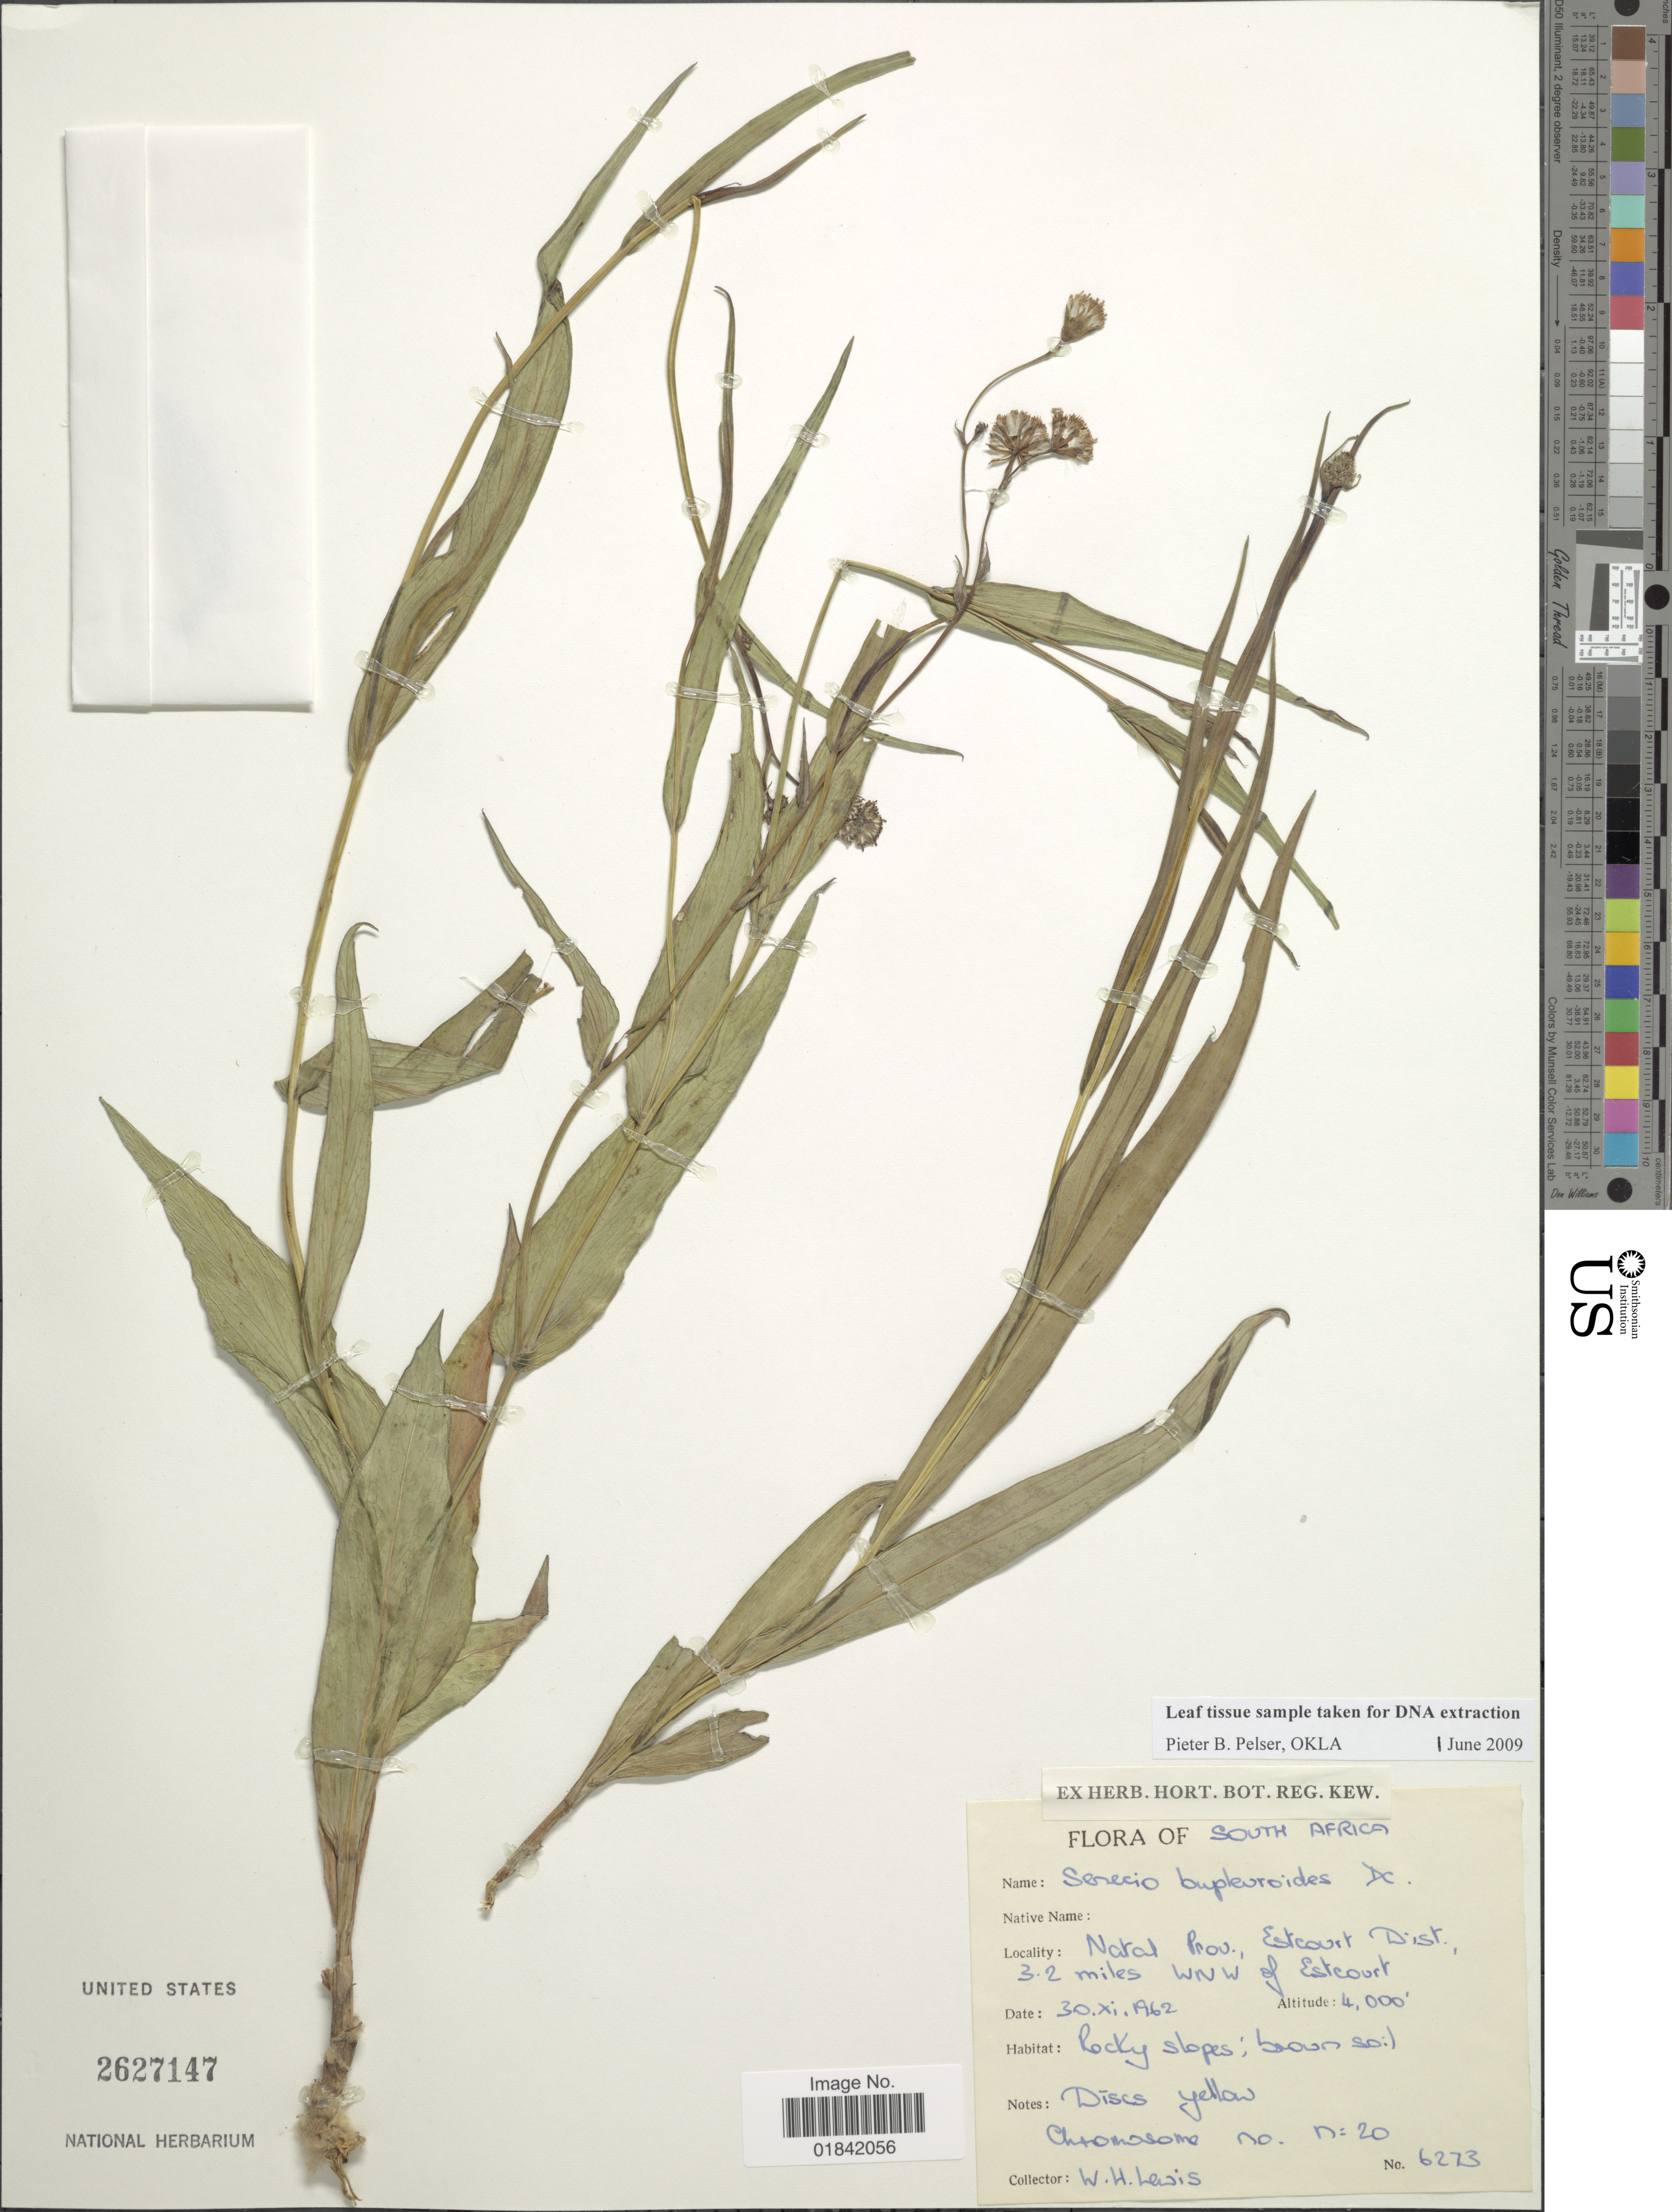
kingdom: Plantae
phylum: Tracheophyta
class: Magnoliopsida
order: Asterales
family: Asteraceae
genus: Senecio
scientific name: Senecio bupleuroides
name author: DC.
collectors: W. H. Lewis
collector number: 6273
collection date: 1962-11-30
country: South Africa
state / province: KwaZulu-Natal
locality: Natal Prov. Estcourt Dist. 3.2 miles WNW of Estcourt.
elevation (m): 1219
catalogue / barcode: US 2627147